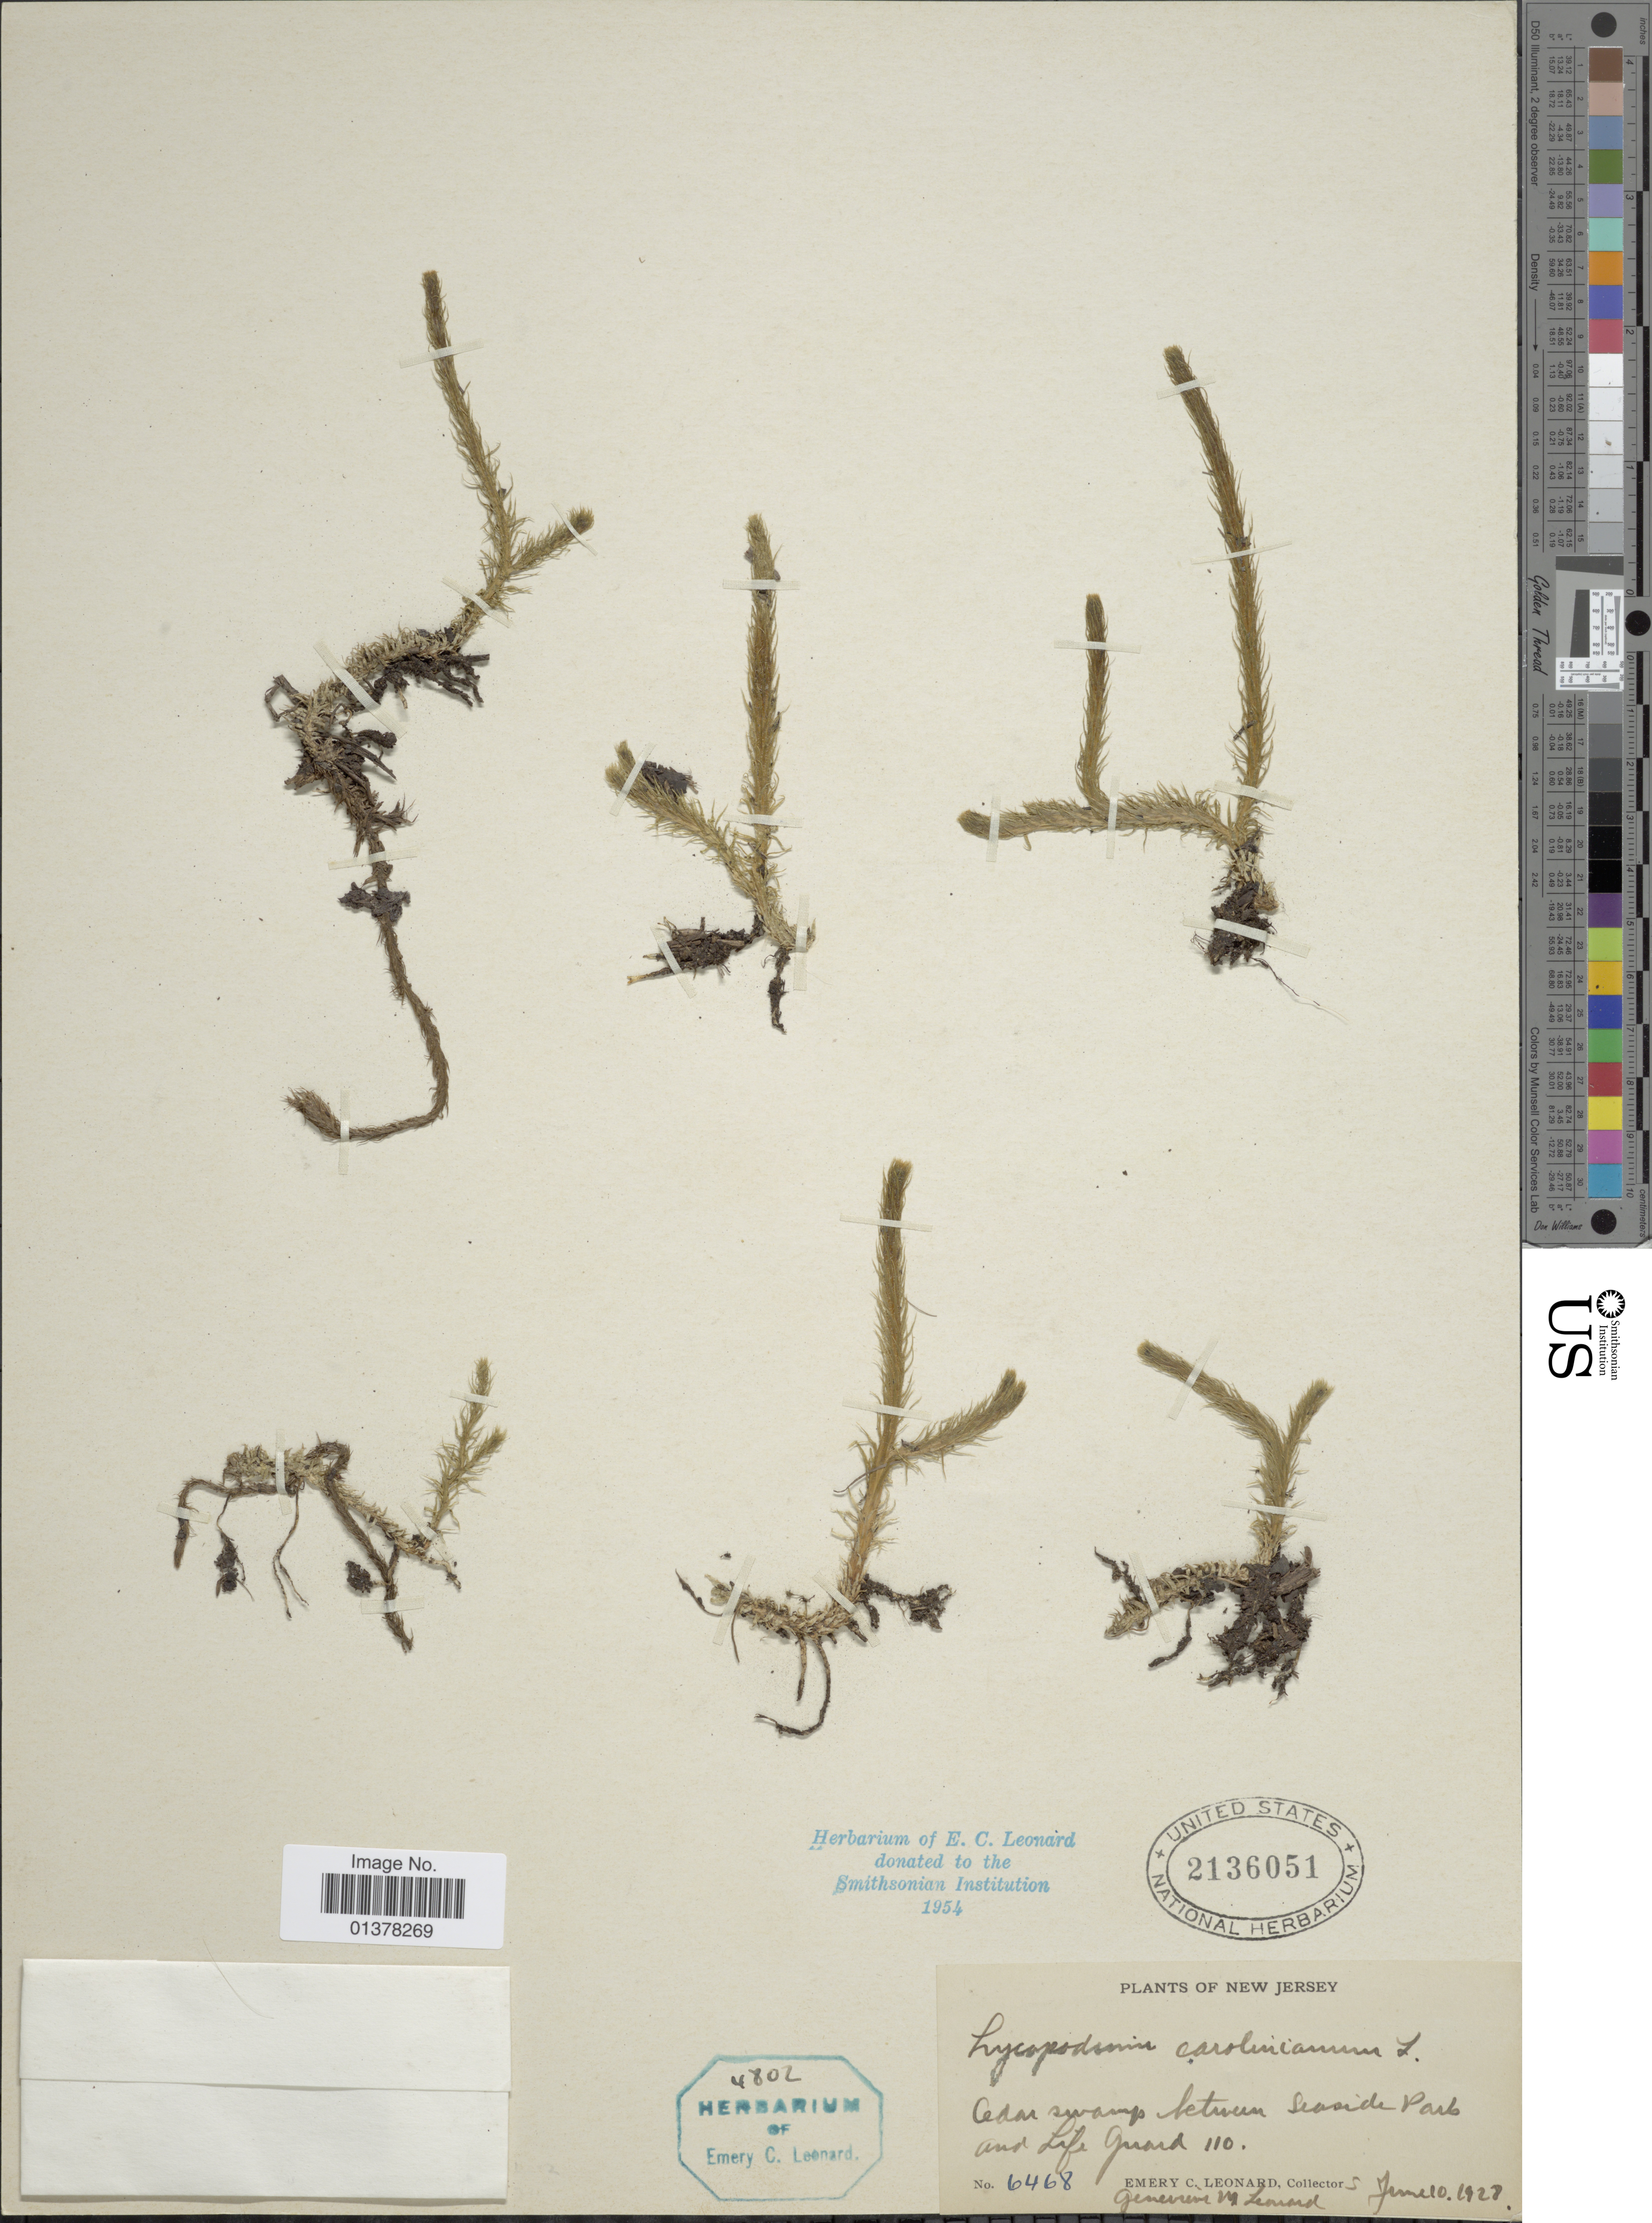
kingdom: Plantae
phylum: Tracheophyta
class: Lycopodiopsida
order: Lycopodiales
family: Lycopodiaceae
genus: Pseudolycopodiella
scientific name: Pseudolycopodiella caroliniana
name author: (L.) Holub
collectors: E. C. Leonard & G. M. Leonard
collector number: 6468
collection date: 1927-06-10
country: United States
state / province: New Jersey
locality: Cedar swamp between seaside Park and Life Guard 110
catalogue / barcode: US 2136051